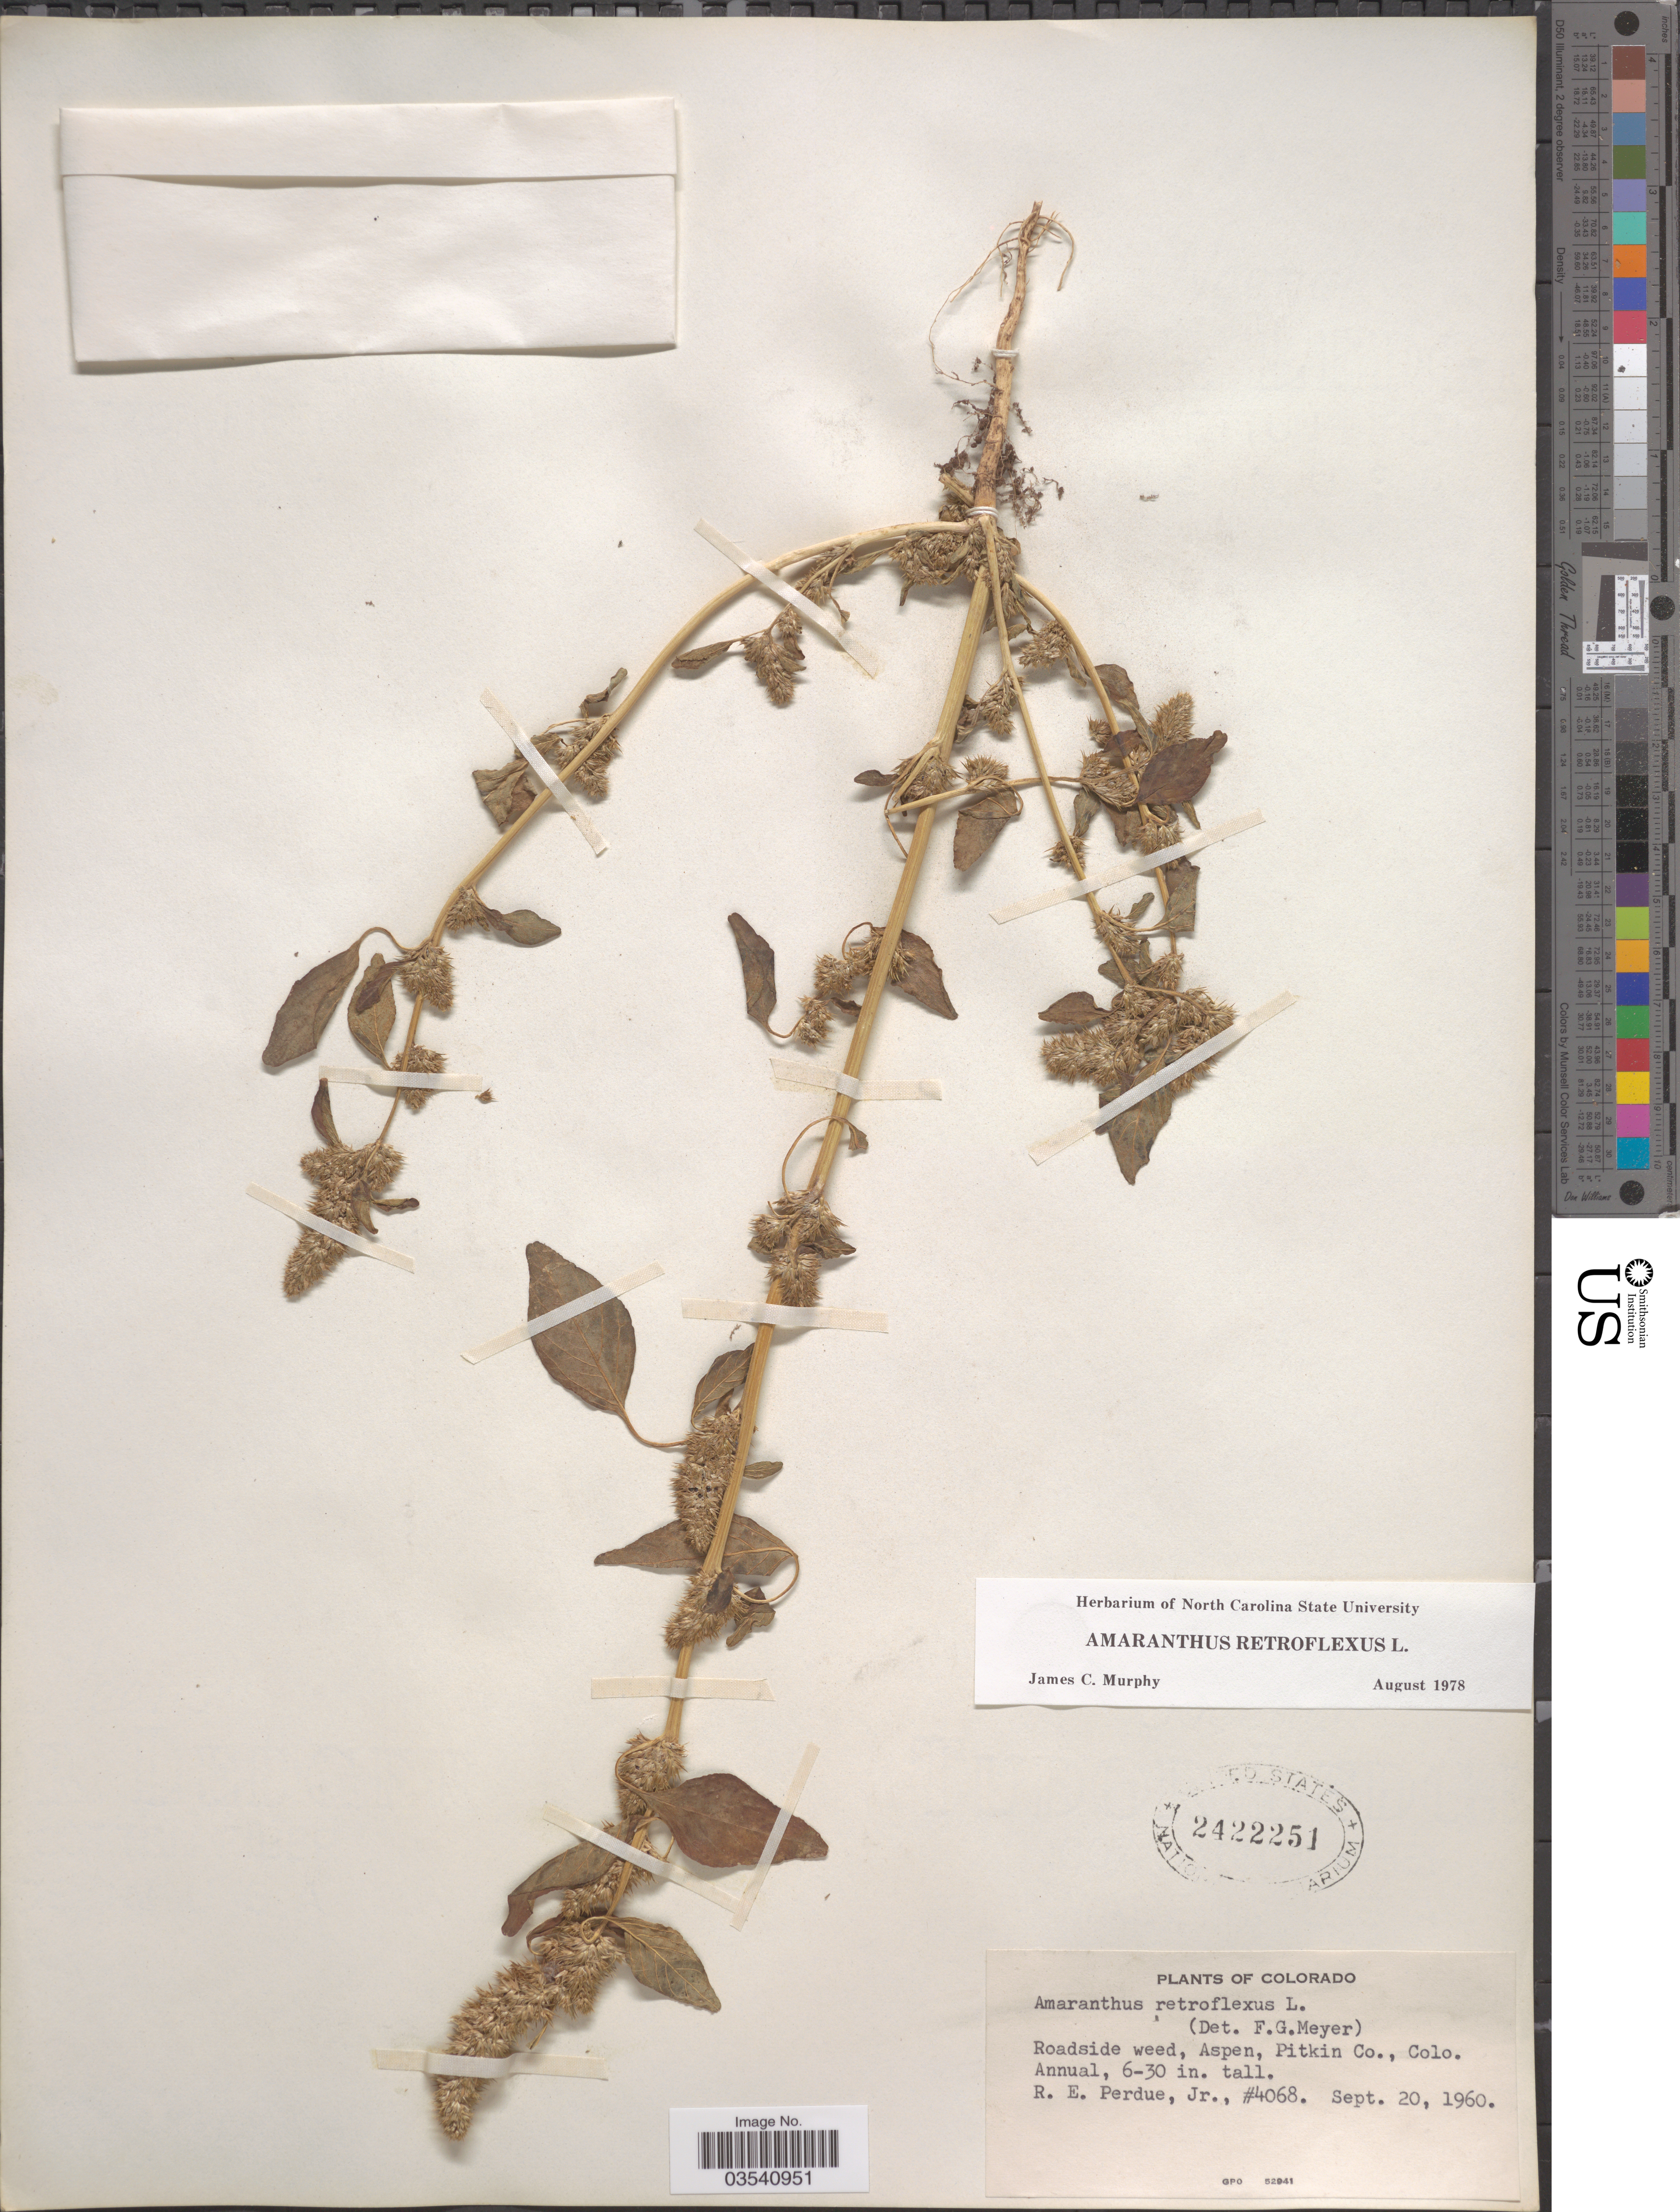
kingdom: Plantae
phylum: Tracheophyta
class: Magnoliopsida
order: Caryophyllales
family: Amaranthaceae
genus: Amaranthus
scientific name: Amaranthus retroflexus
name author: L.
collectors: R. E. Perdue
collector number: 4068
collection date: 1960-09-20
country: United States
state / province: Colorado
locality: Aspen, Pitkin Co.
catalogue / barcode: US 2422251